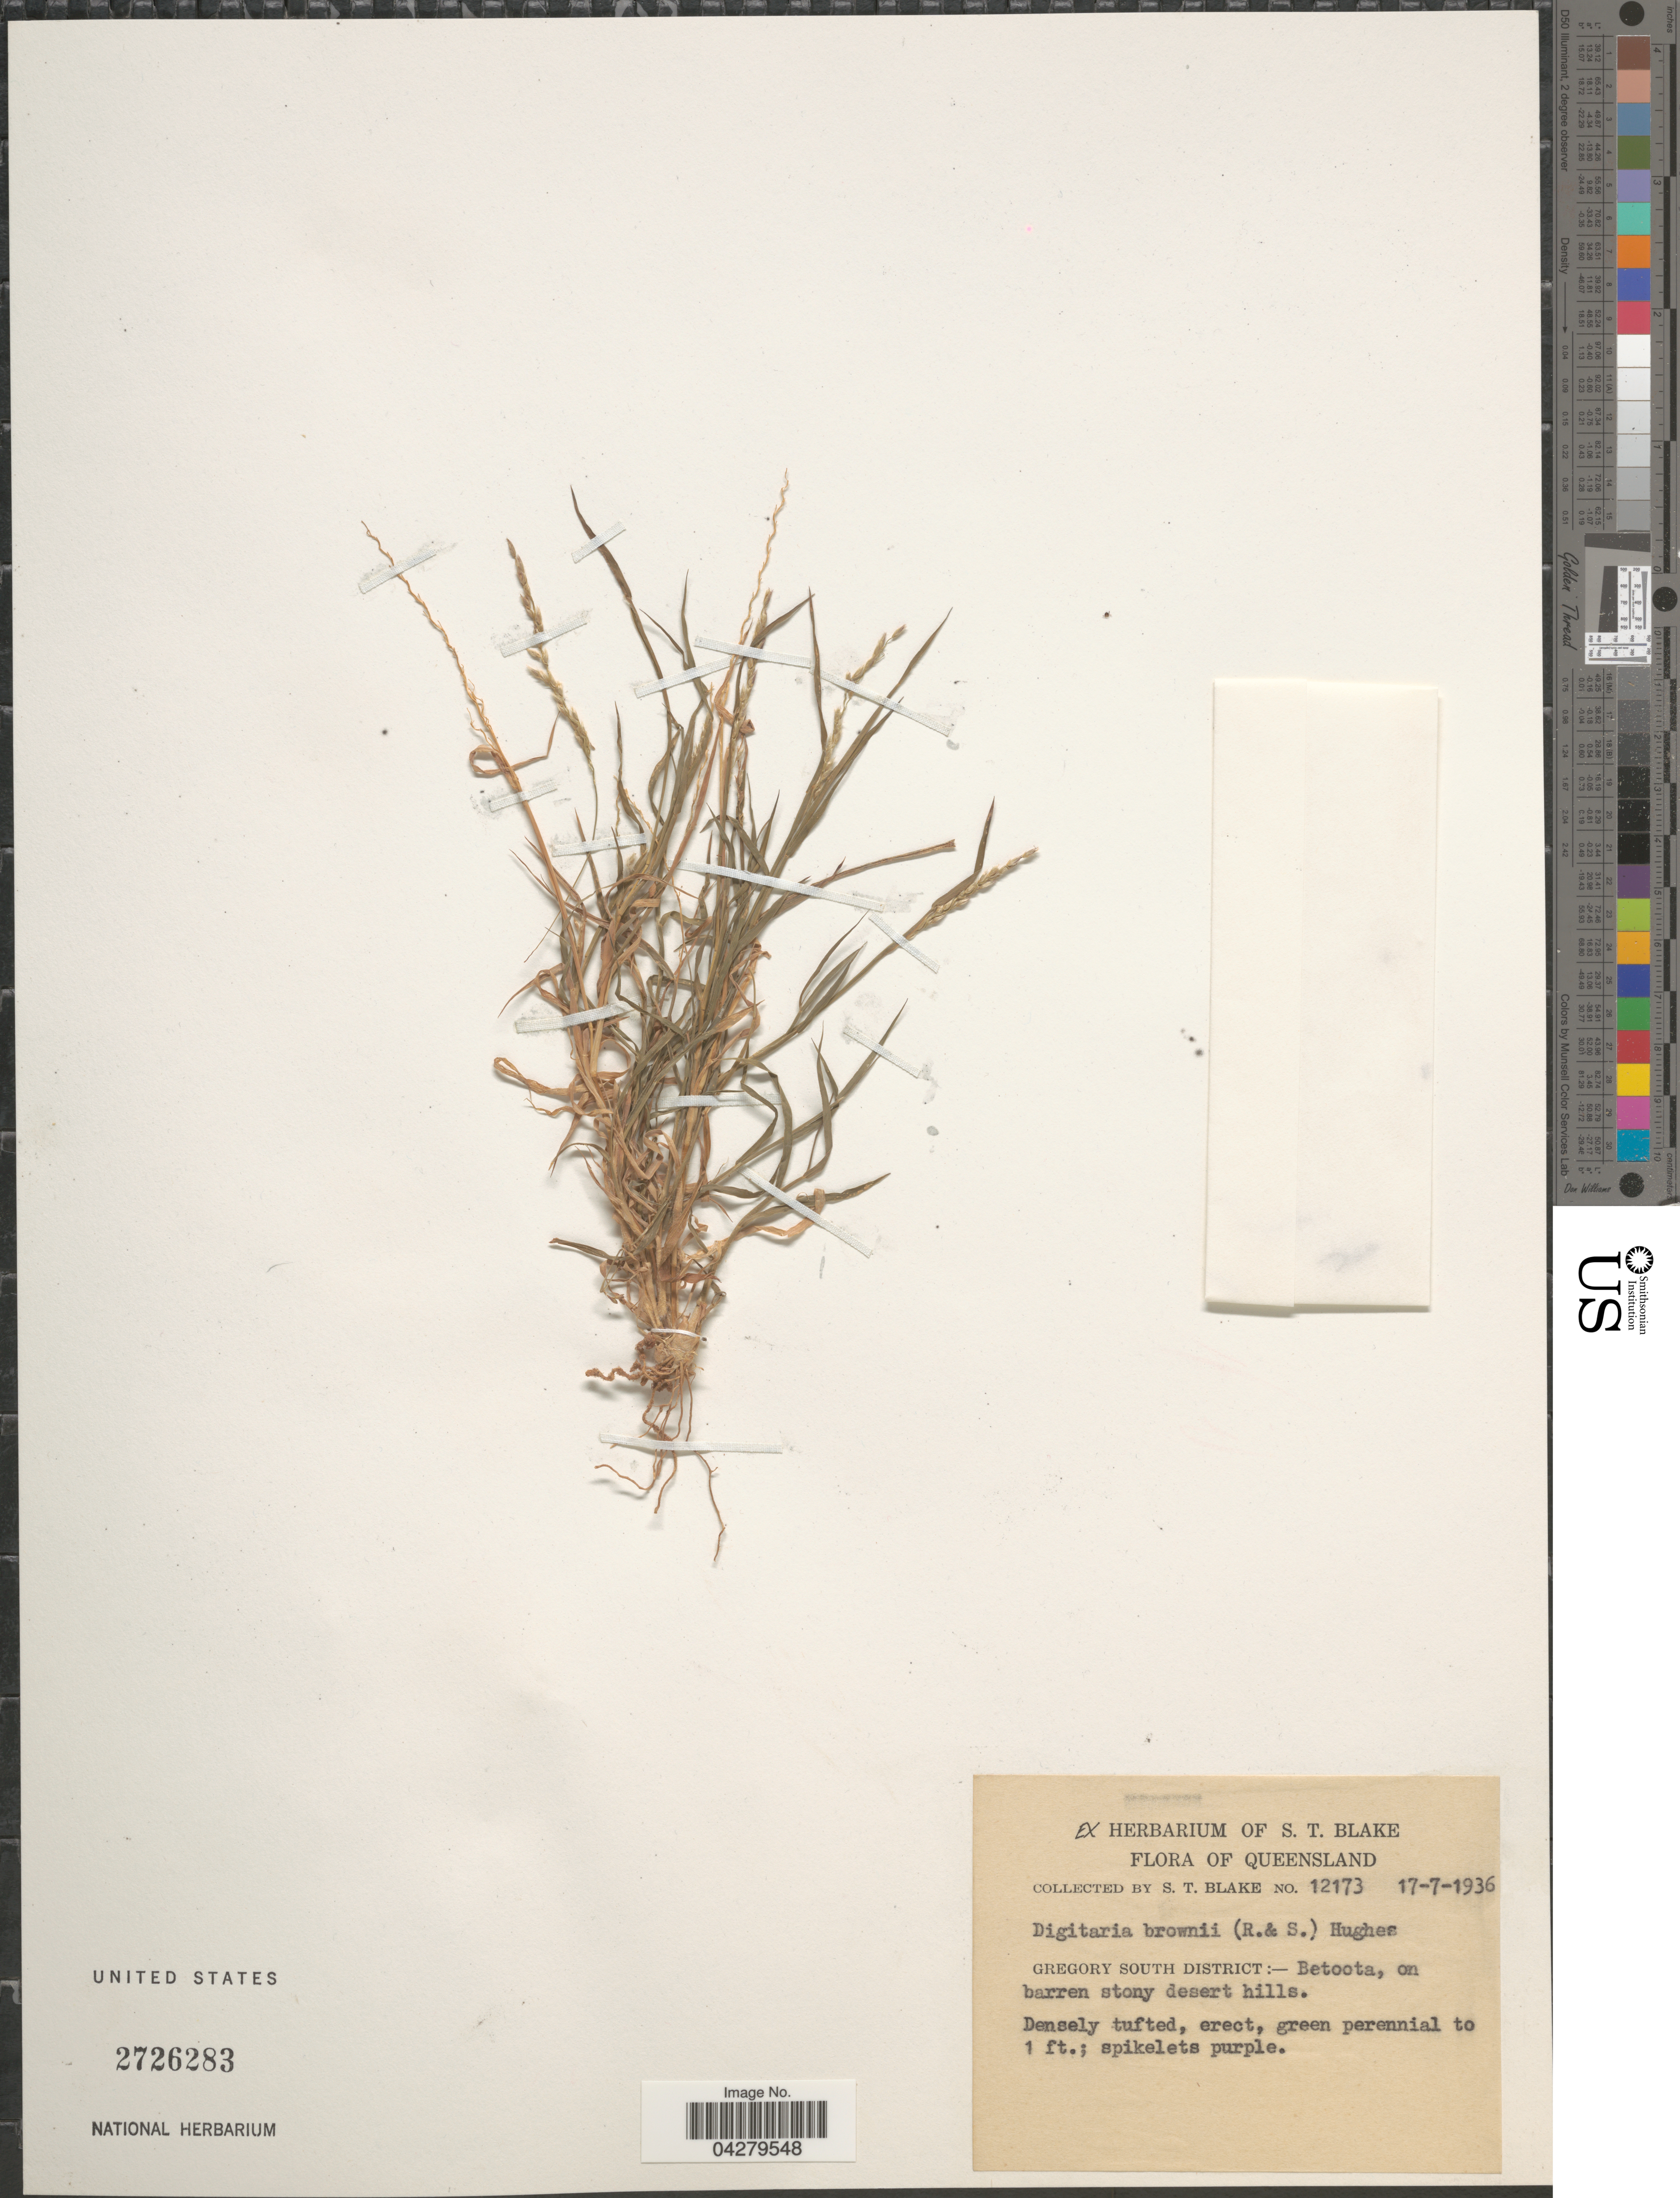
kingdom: Plantae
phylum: Tracheophyta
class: Liliopsida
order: Poales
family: Poaceae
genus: Digitaria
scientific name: Digitaria brownii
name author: (Roem. & Schult.) Hughes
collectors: S. T. Blake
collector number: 12173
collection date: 1936-07-17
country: Australia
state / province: Queensland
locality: Gregory South District: - Betoota, on barren desert hills.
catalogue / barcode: US 2726283